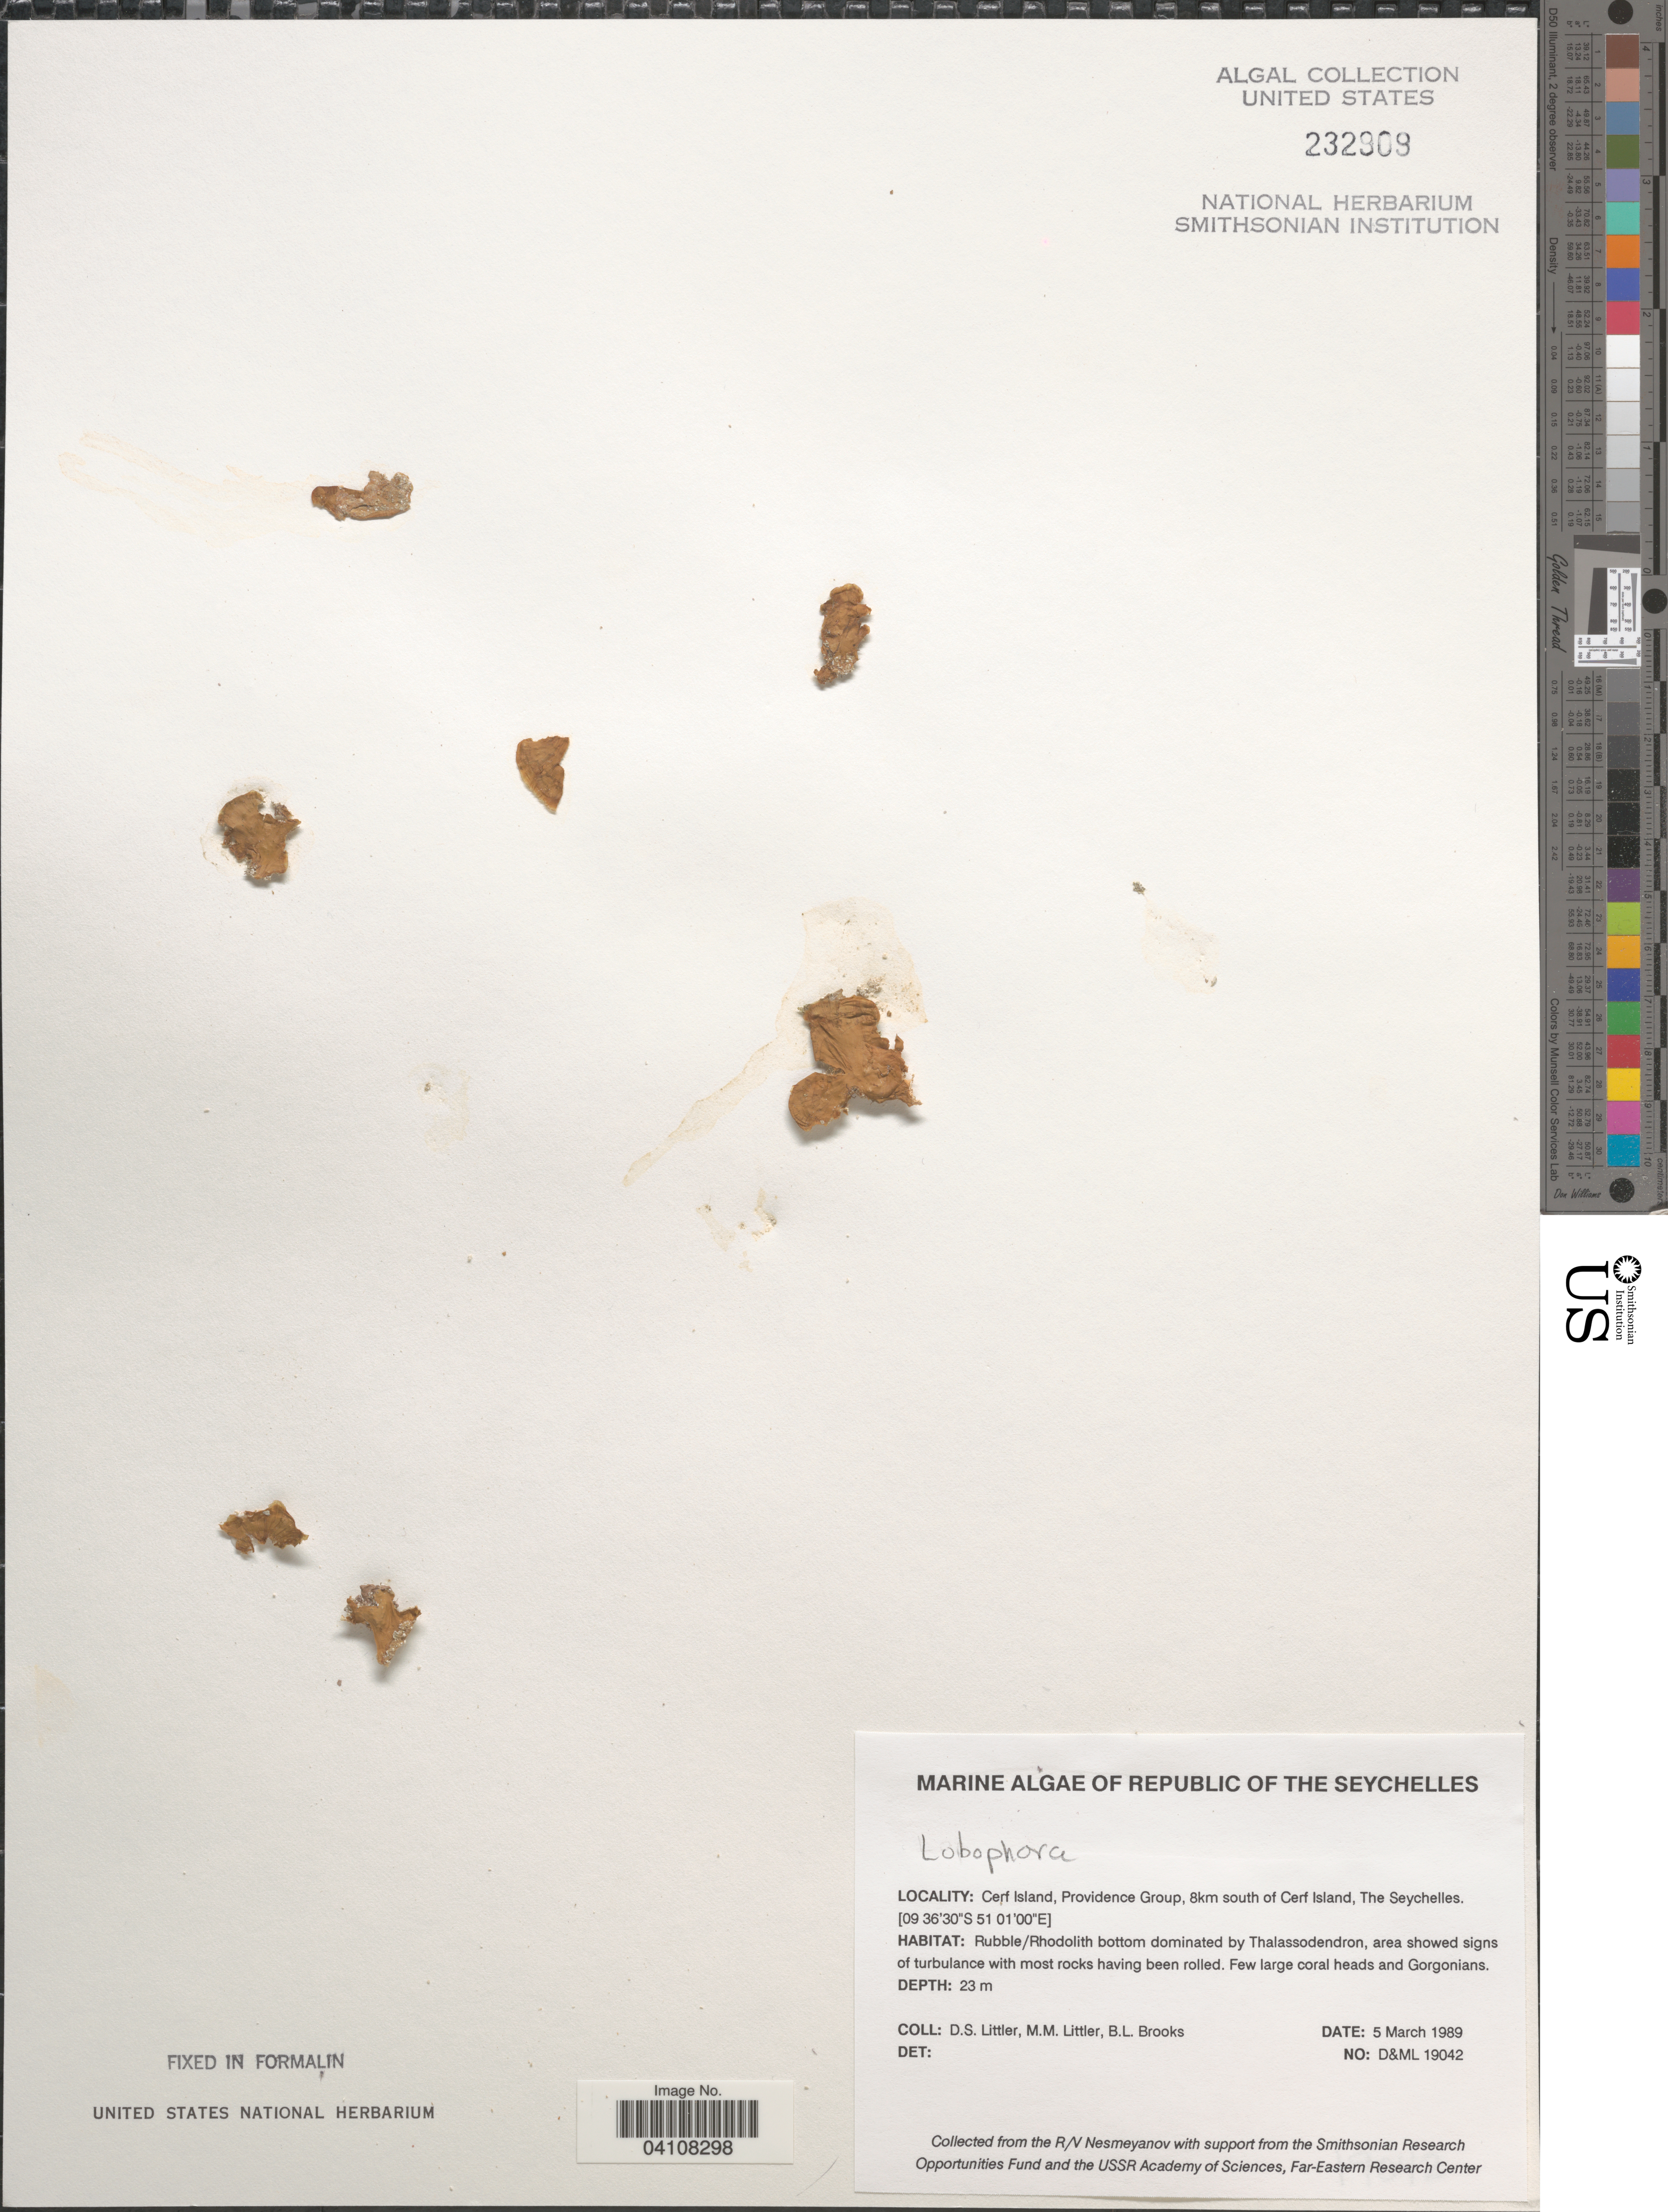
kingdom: Chromista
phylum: Ochrophyta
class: Phaeophyceae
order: Dictyotales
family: Dictyotaceae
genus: Lobophora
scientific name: Lobophora sp.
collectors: D. S. Littler & B. Brooks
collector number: D&ML19042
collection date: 1989-03-05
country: Seychelles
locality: Republic of The Seychelles. Cerf Island, Providence Group, 8km south of Cerf Island.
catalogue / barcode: US 232909